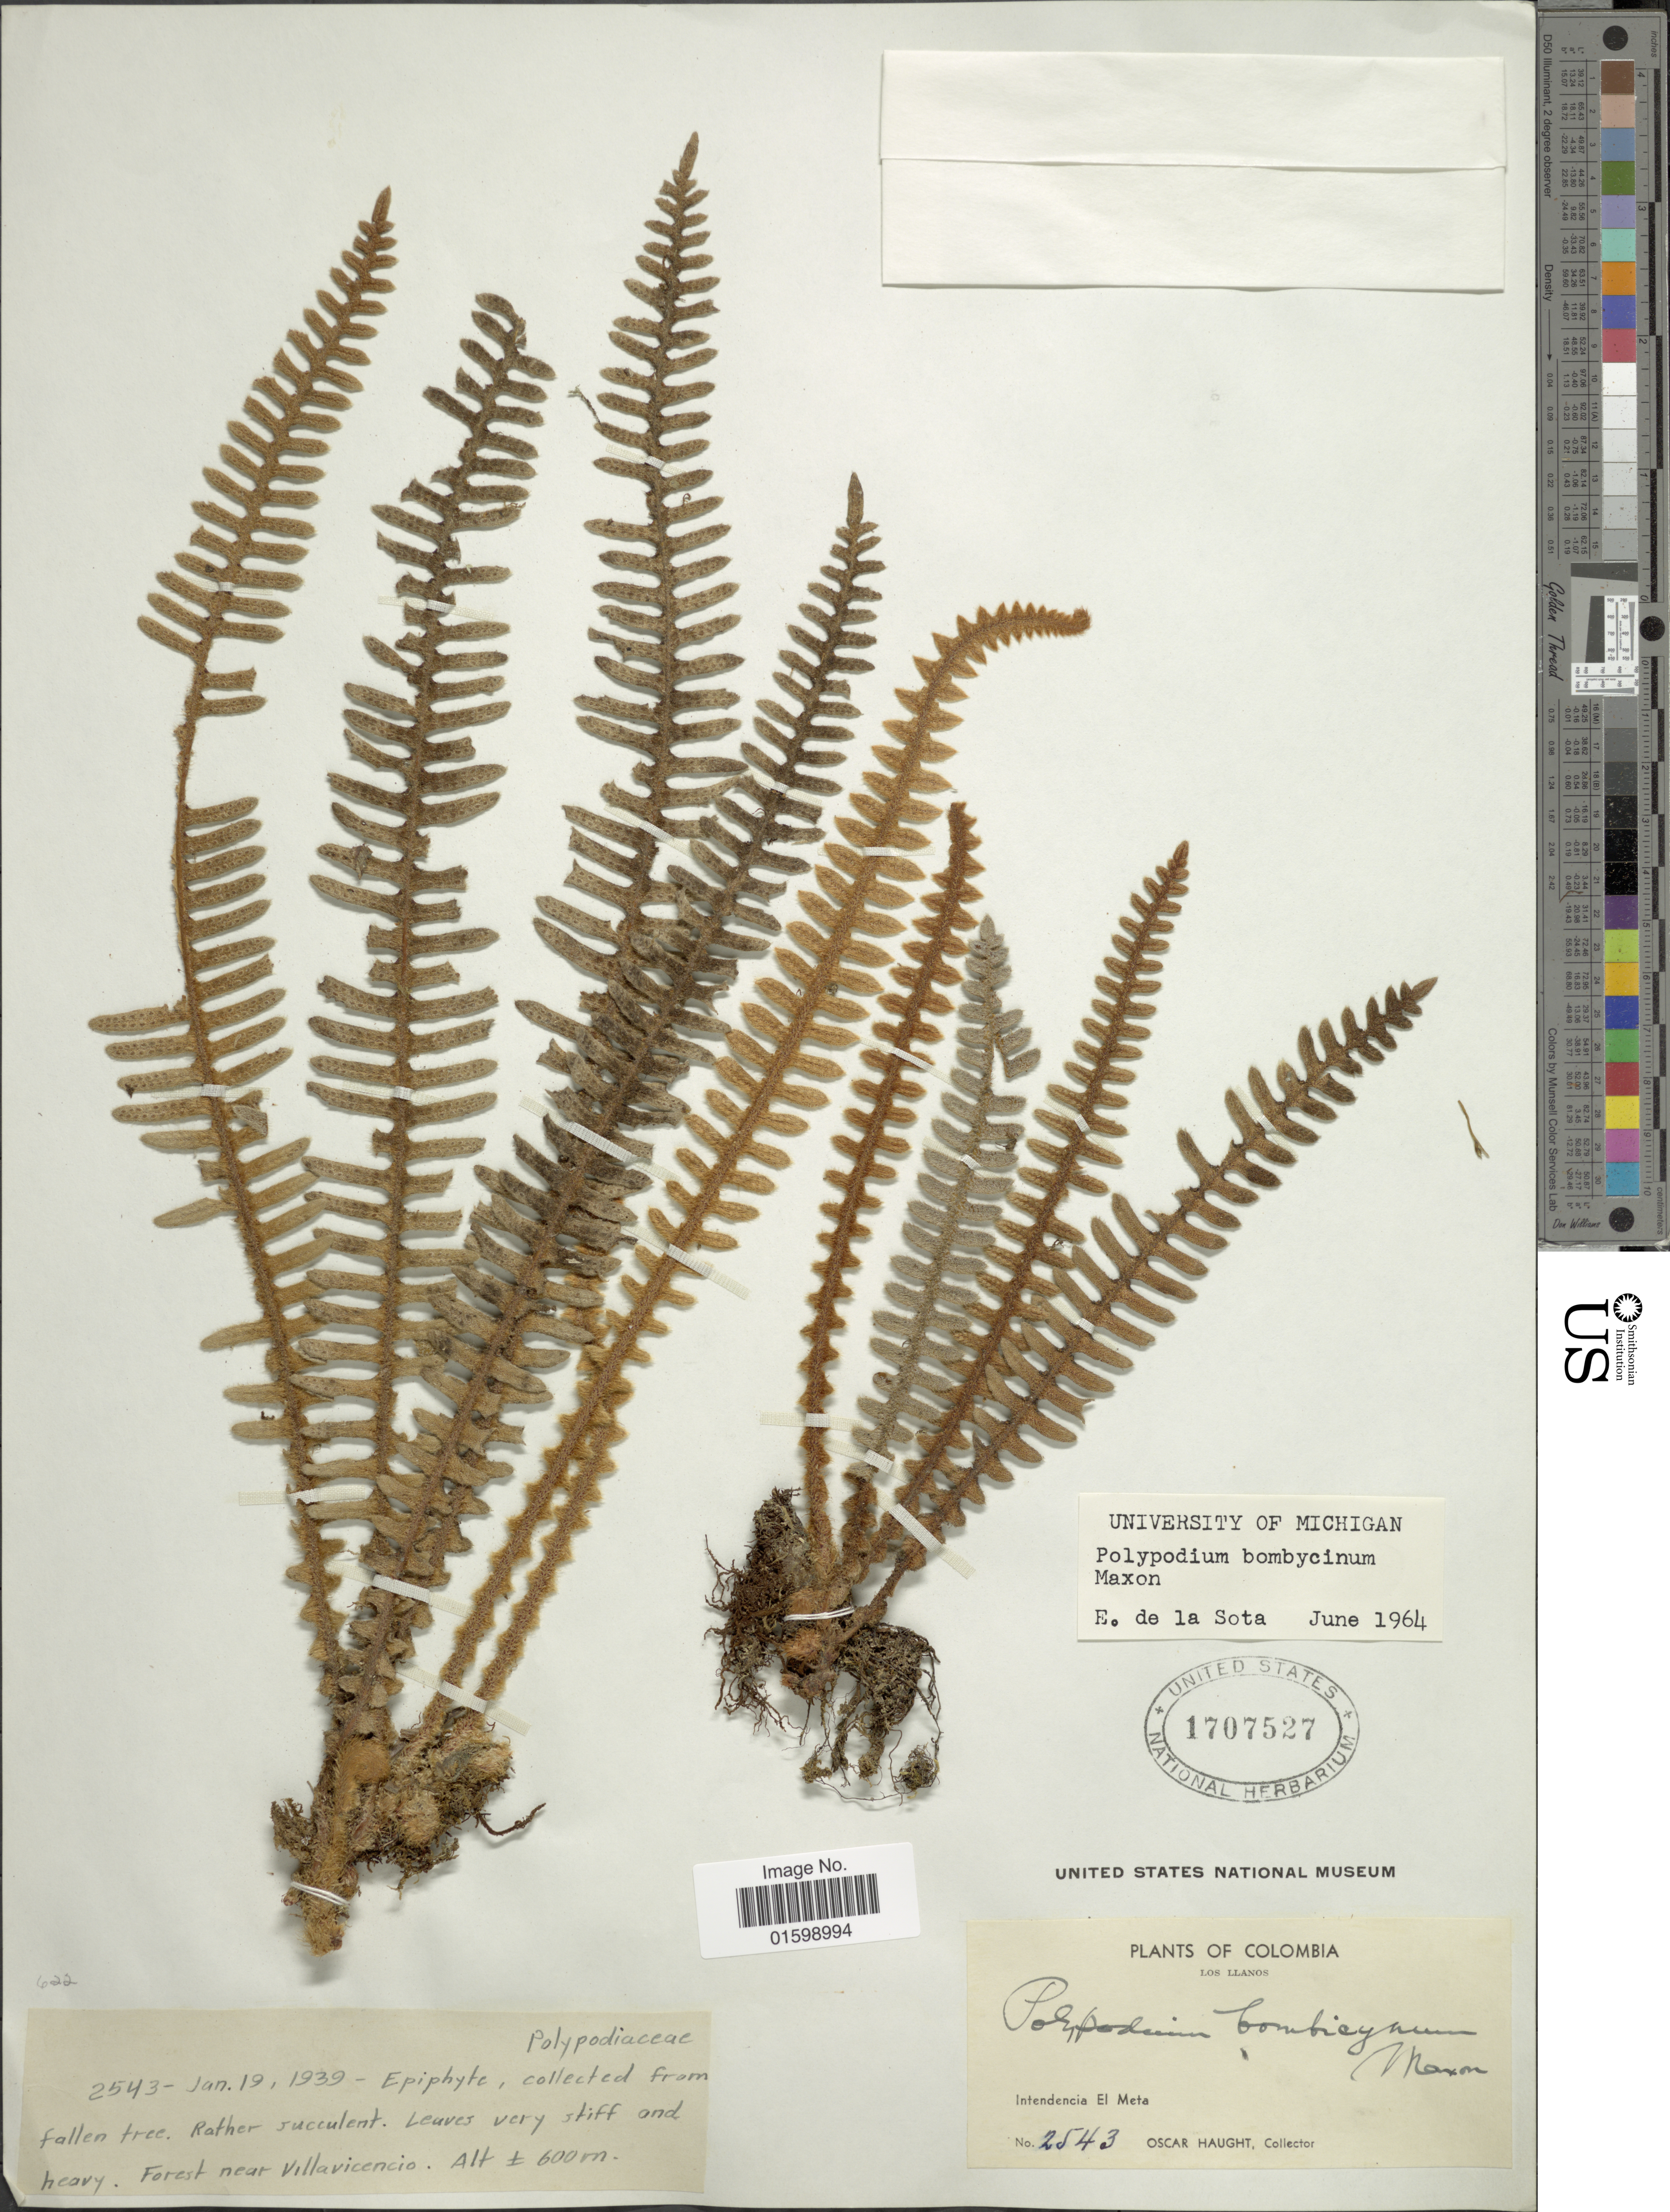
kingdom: Plantae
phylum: Tracheophyta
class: Polypodiopsida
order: Polypodiales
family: Polypodiaceae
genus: Pleopeltis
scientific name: Pleopeltis bombycina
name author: (Maxon) A.R. Sm.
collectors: O. L. Haught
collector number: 2543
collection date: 1939-01-19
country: Colombia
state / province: Meta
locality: Los Llanos, Intendencia El Meta, forest near Villavicencio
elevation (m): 600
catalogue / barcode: US 1707527